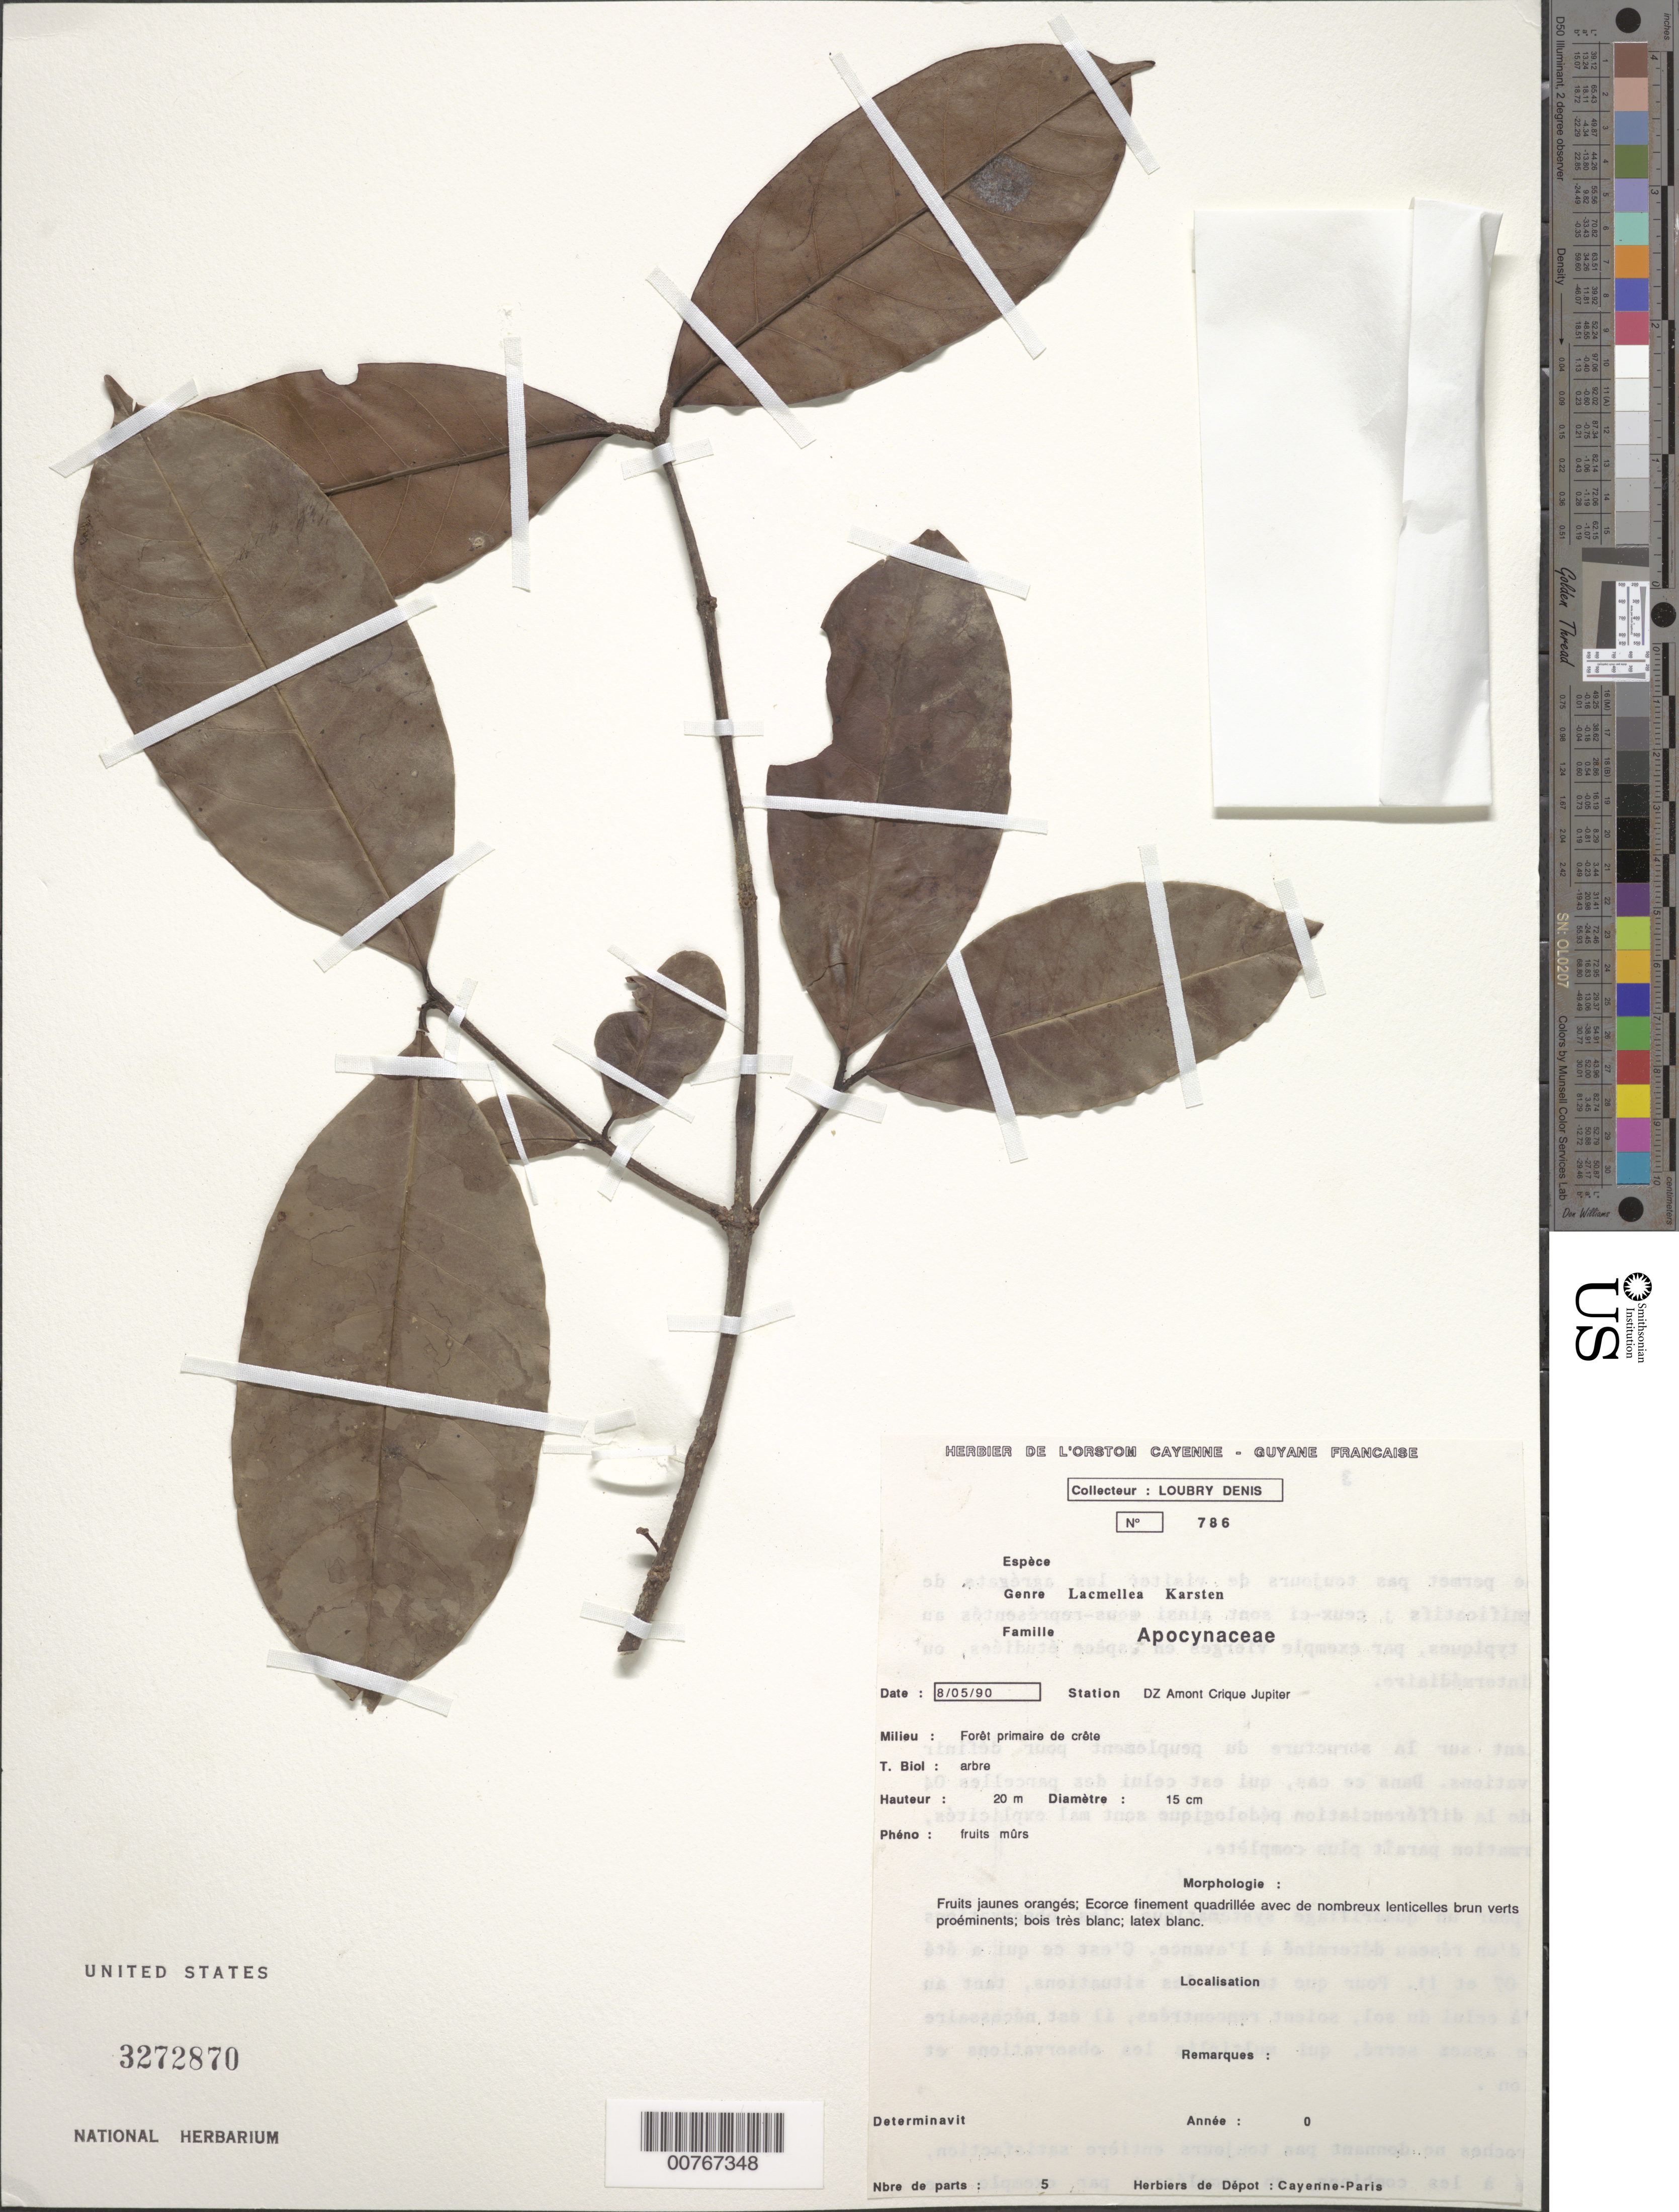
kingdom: Plantae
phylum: Tracheophyta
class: Magnoliopsida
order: Gentianales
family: Apocynaceae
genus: Lacmellea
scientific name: Lacmellea sp.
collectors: D. Loubry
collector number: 786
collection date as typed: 8-May-90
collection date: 1990-05-08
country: French Guiana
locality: DZ amont Crique Jupiter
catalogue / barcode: US 3272870